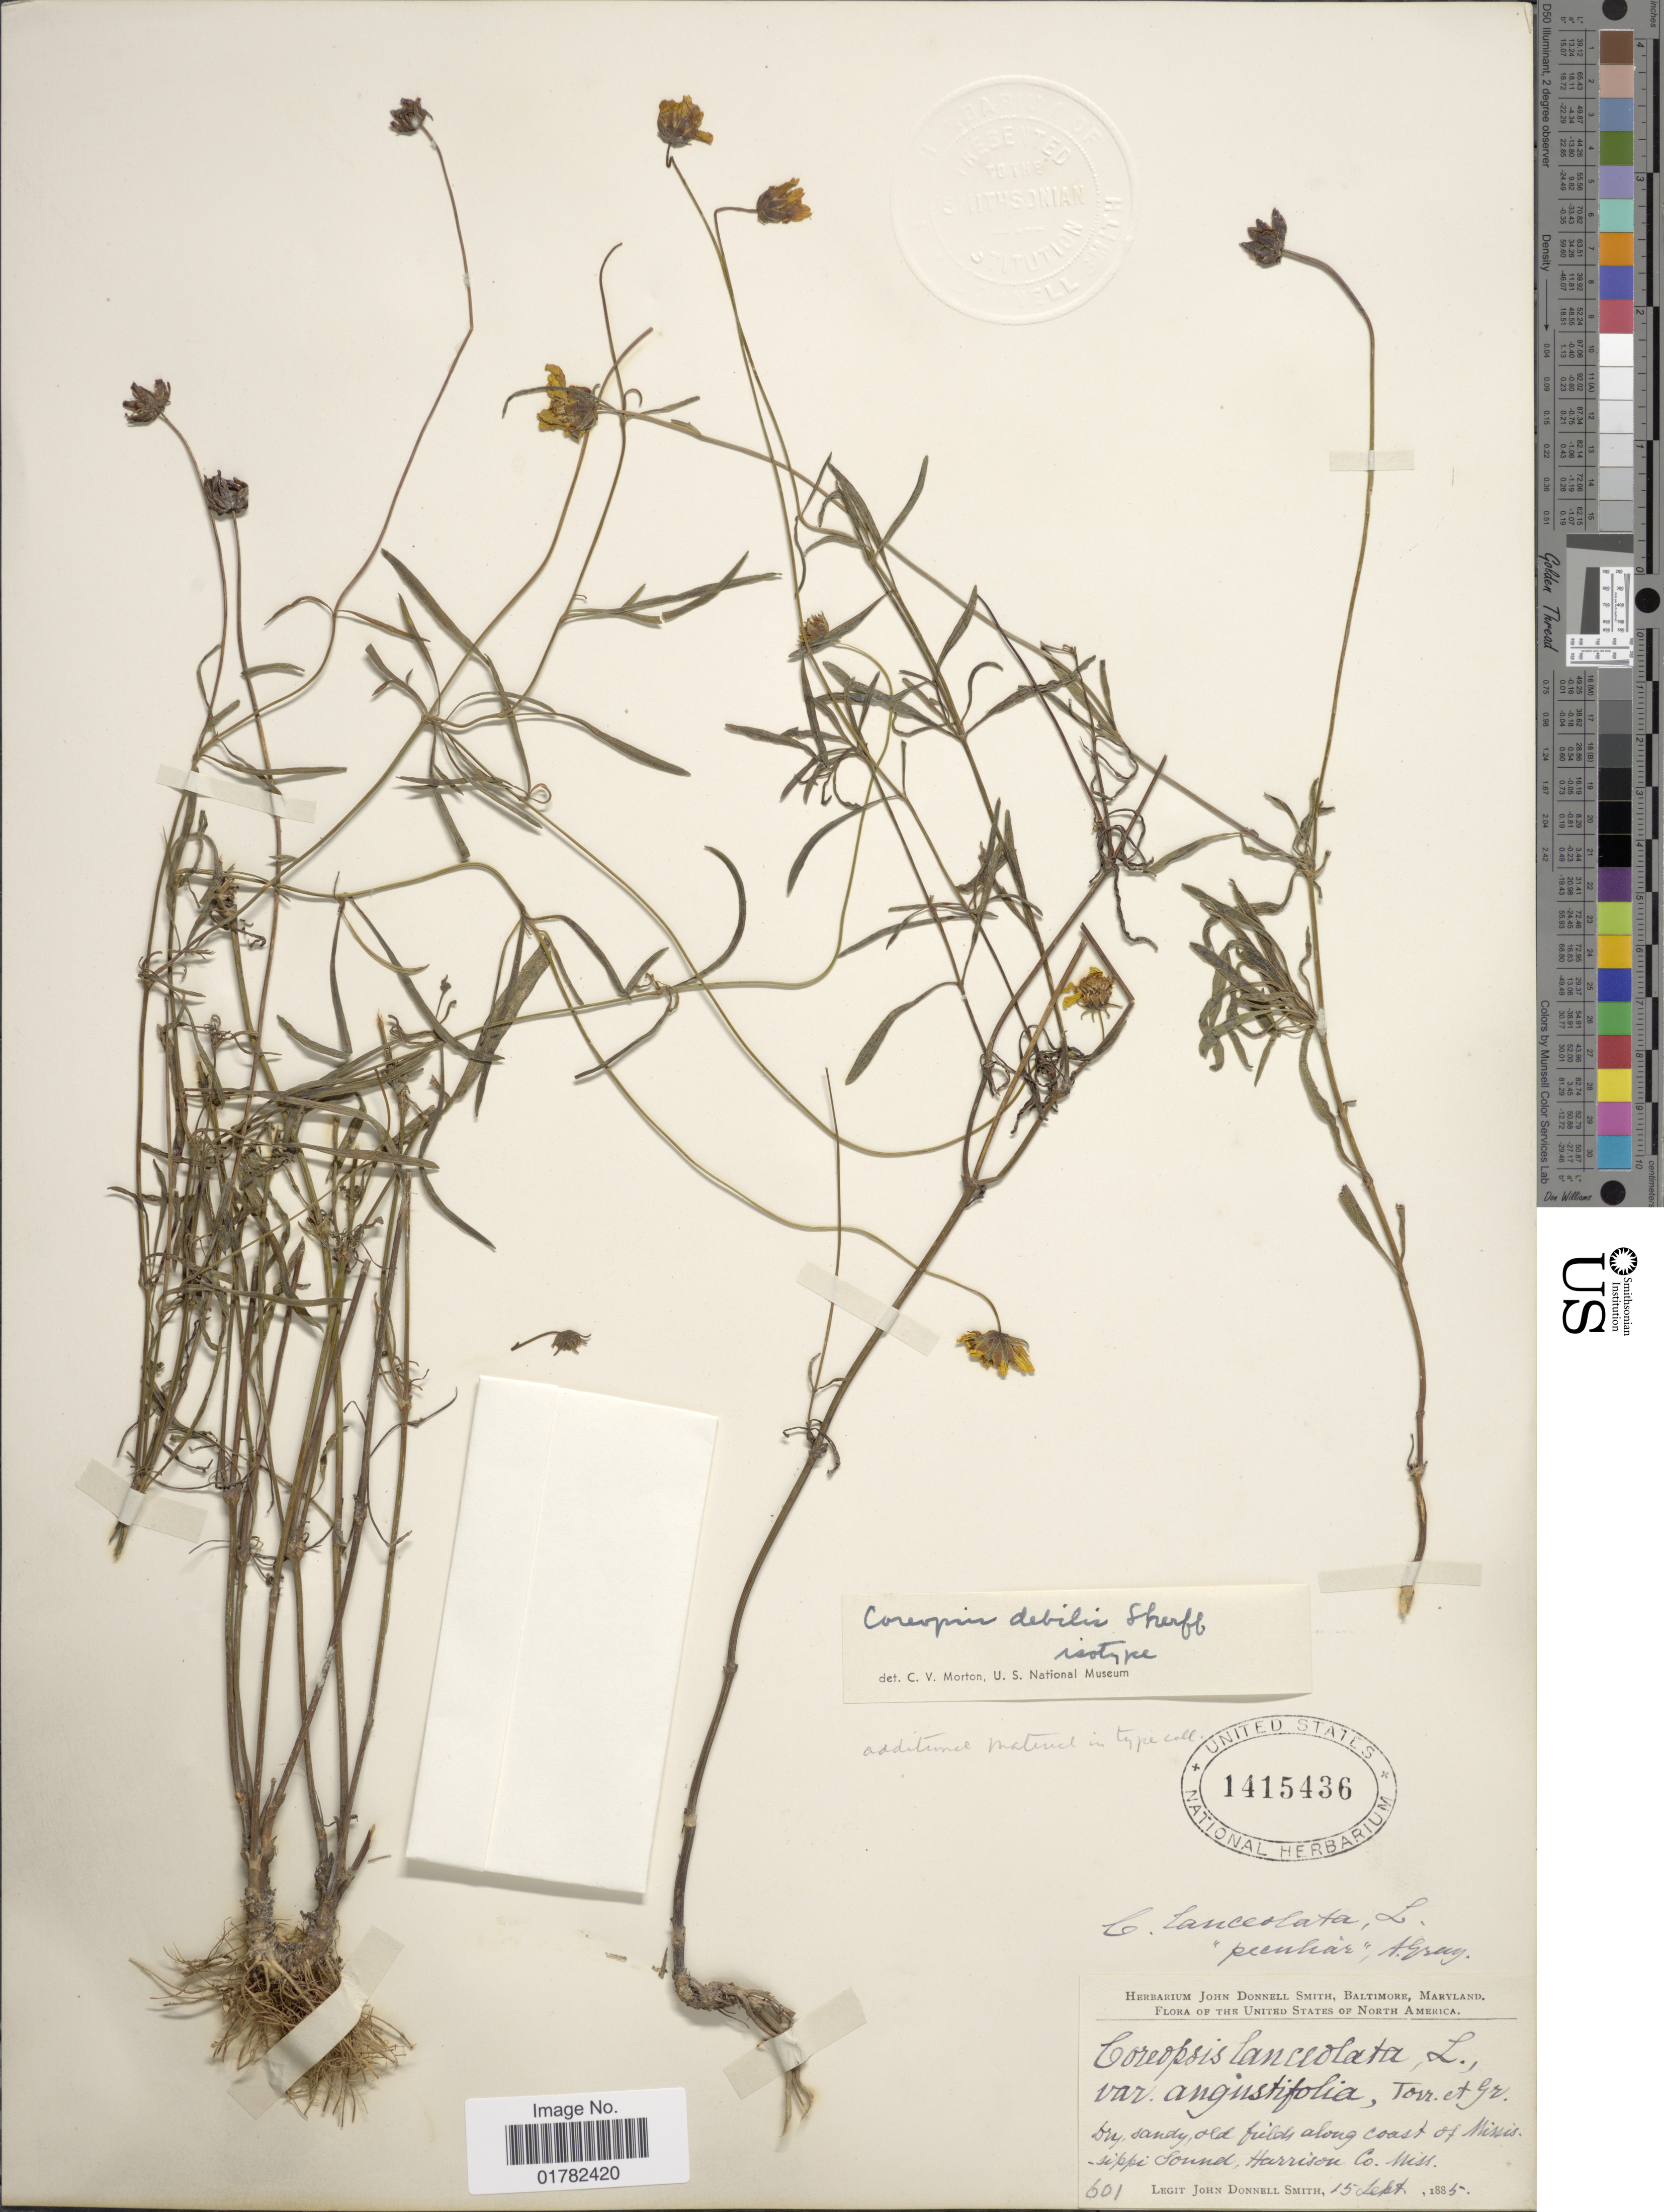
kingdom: Plantae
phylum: Tracheophyta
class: Magnoliopsida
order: Asterales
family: Asteraceae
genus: Coreopsis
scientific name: Coreopsis debilis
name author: Sherff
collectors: J. Donnell Smith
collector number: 601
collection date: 1885-09-15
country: United States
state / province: Mississippi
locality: Dry, sandy, old fields along coast of Mississippi Sound, Harrison Co.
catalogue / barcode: US 1415436